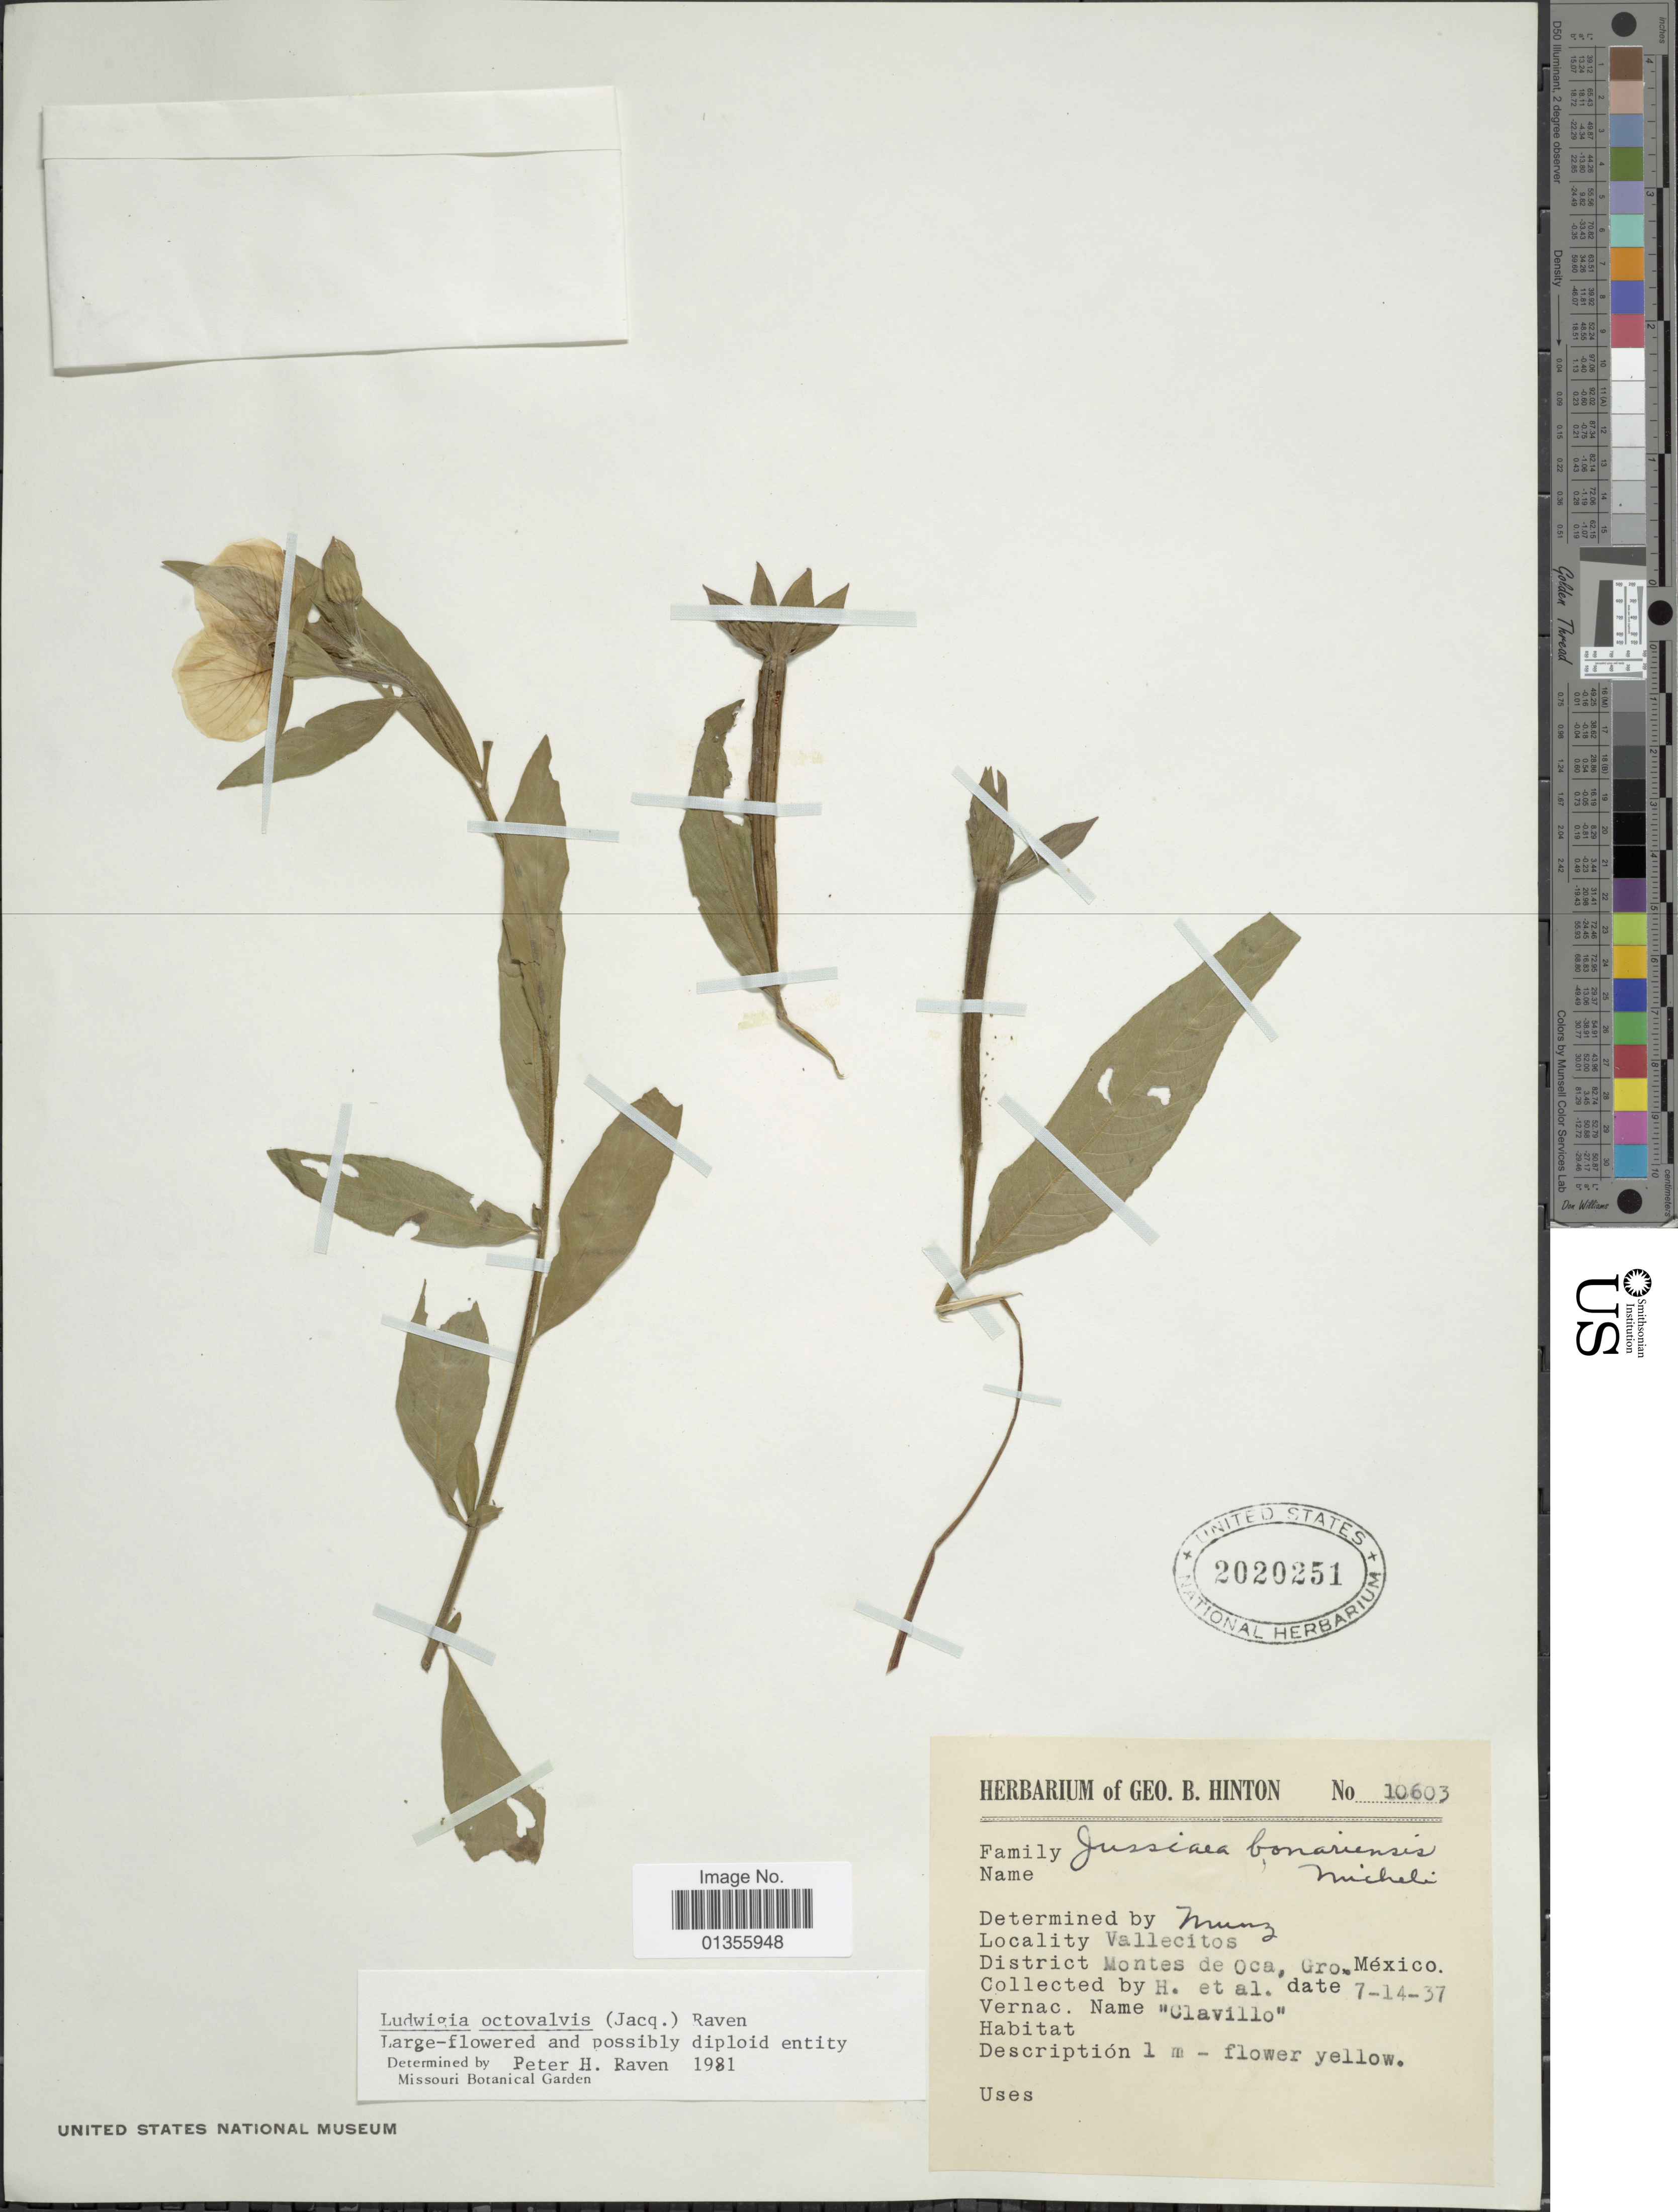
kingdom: Plantae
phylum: Tracheophyta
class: Magnoliopsida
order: Myrtales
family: Onagraceae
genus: Ludwigia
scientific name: Ludwigia octovalvis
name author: (Jacq.) P.H. Raven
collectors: G. B. Hinton & et al.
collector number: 10603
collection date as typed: Transcribed d/m/y: 14/7/37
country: Mexico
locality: Vallecitos. District Montes de Oca, Gro.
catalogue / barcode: US 2020251